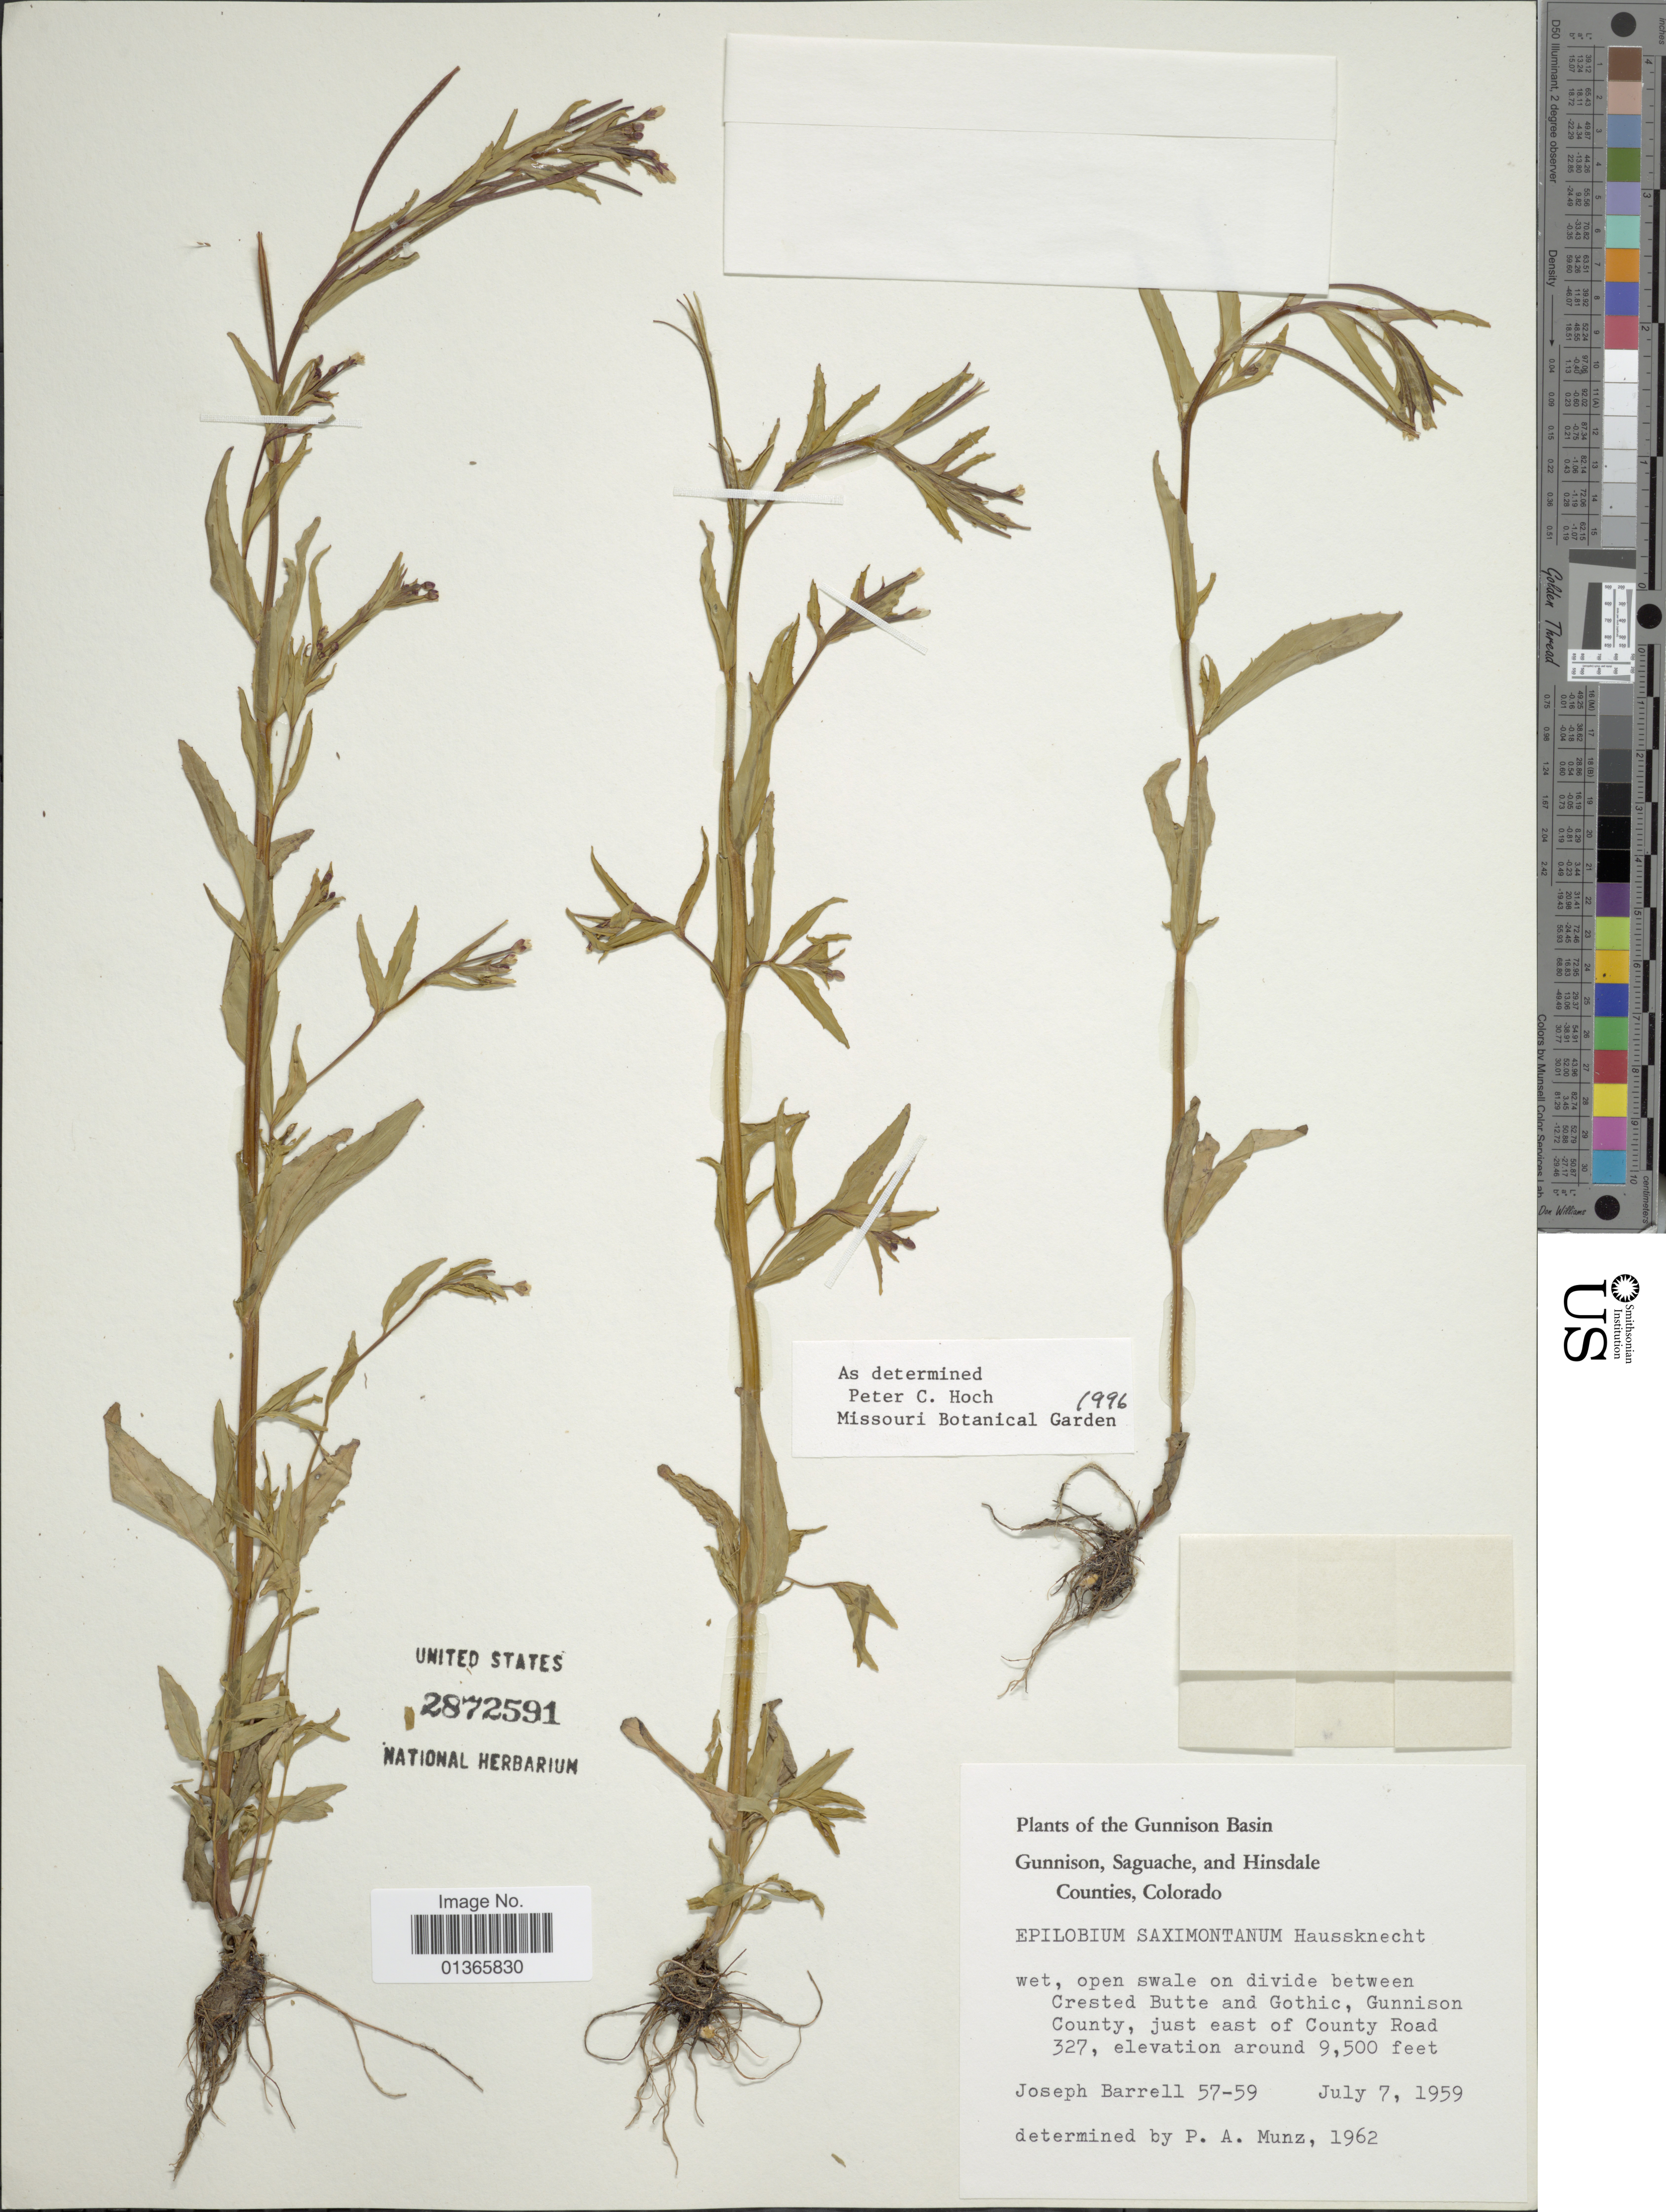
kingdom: Plantae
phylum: Tracheophyta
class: Magnoliopsida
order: Myrtales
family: Onagraceae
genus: Epilobium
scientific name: Epilobium saximontanum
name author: Hausskn.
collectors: J. Barrell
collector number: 57-59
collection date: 1959-07-07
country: United States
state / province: Colorado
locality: Gunnison, Saguache, and Hinsdale Counties. Open swale on divide between Crested Butte and Gothic, Gunnison County, just east of County Road 327.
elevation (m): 2896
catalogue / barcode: US 2872591